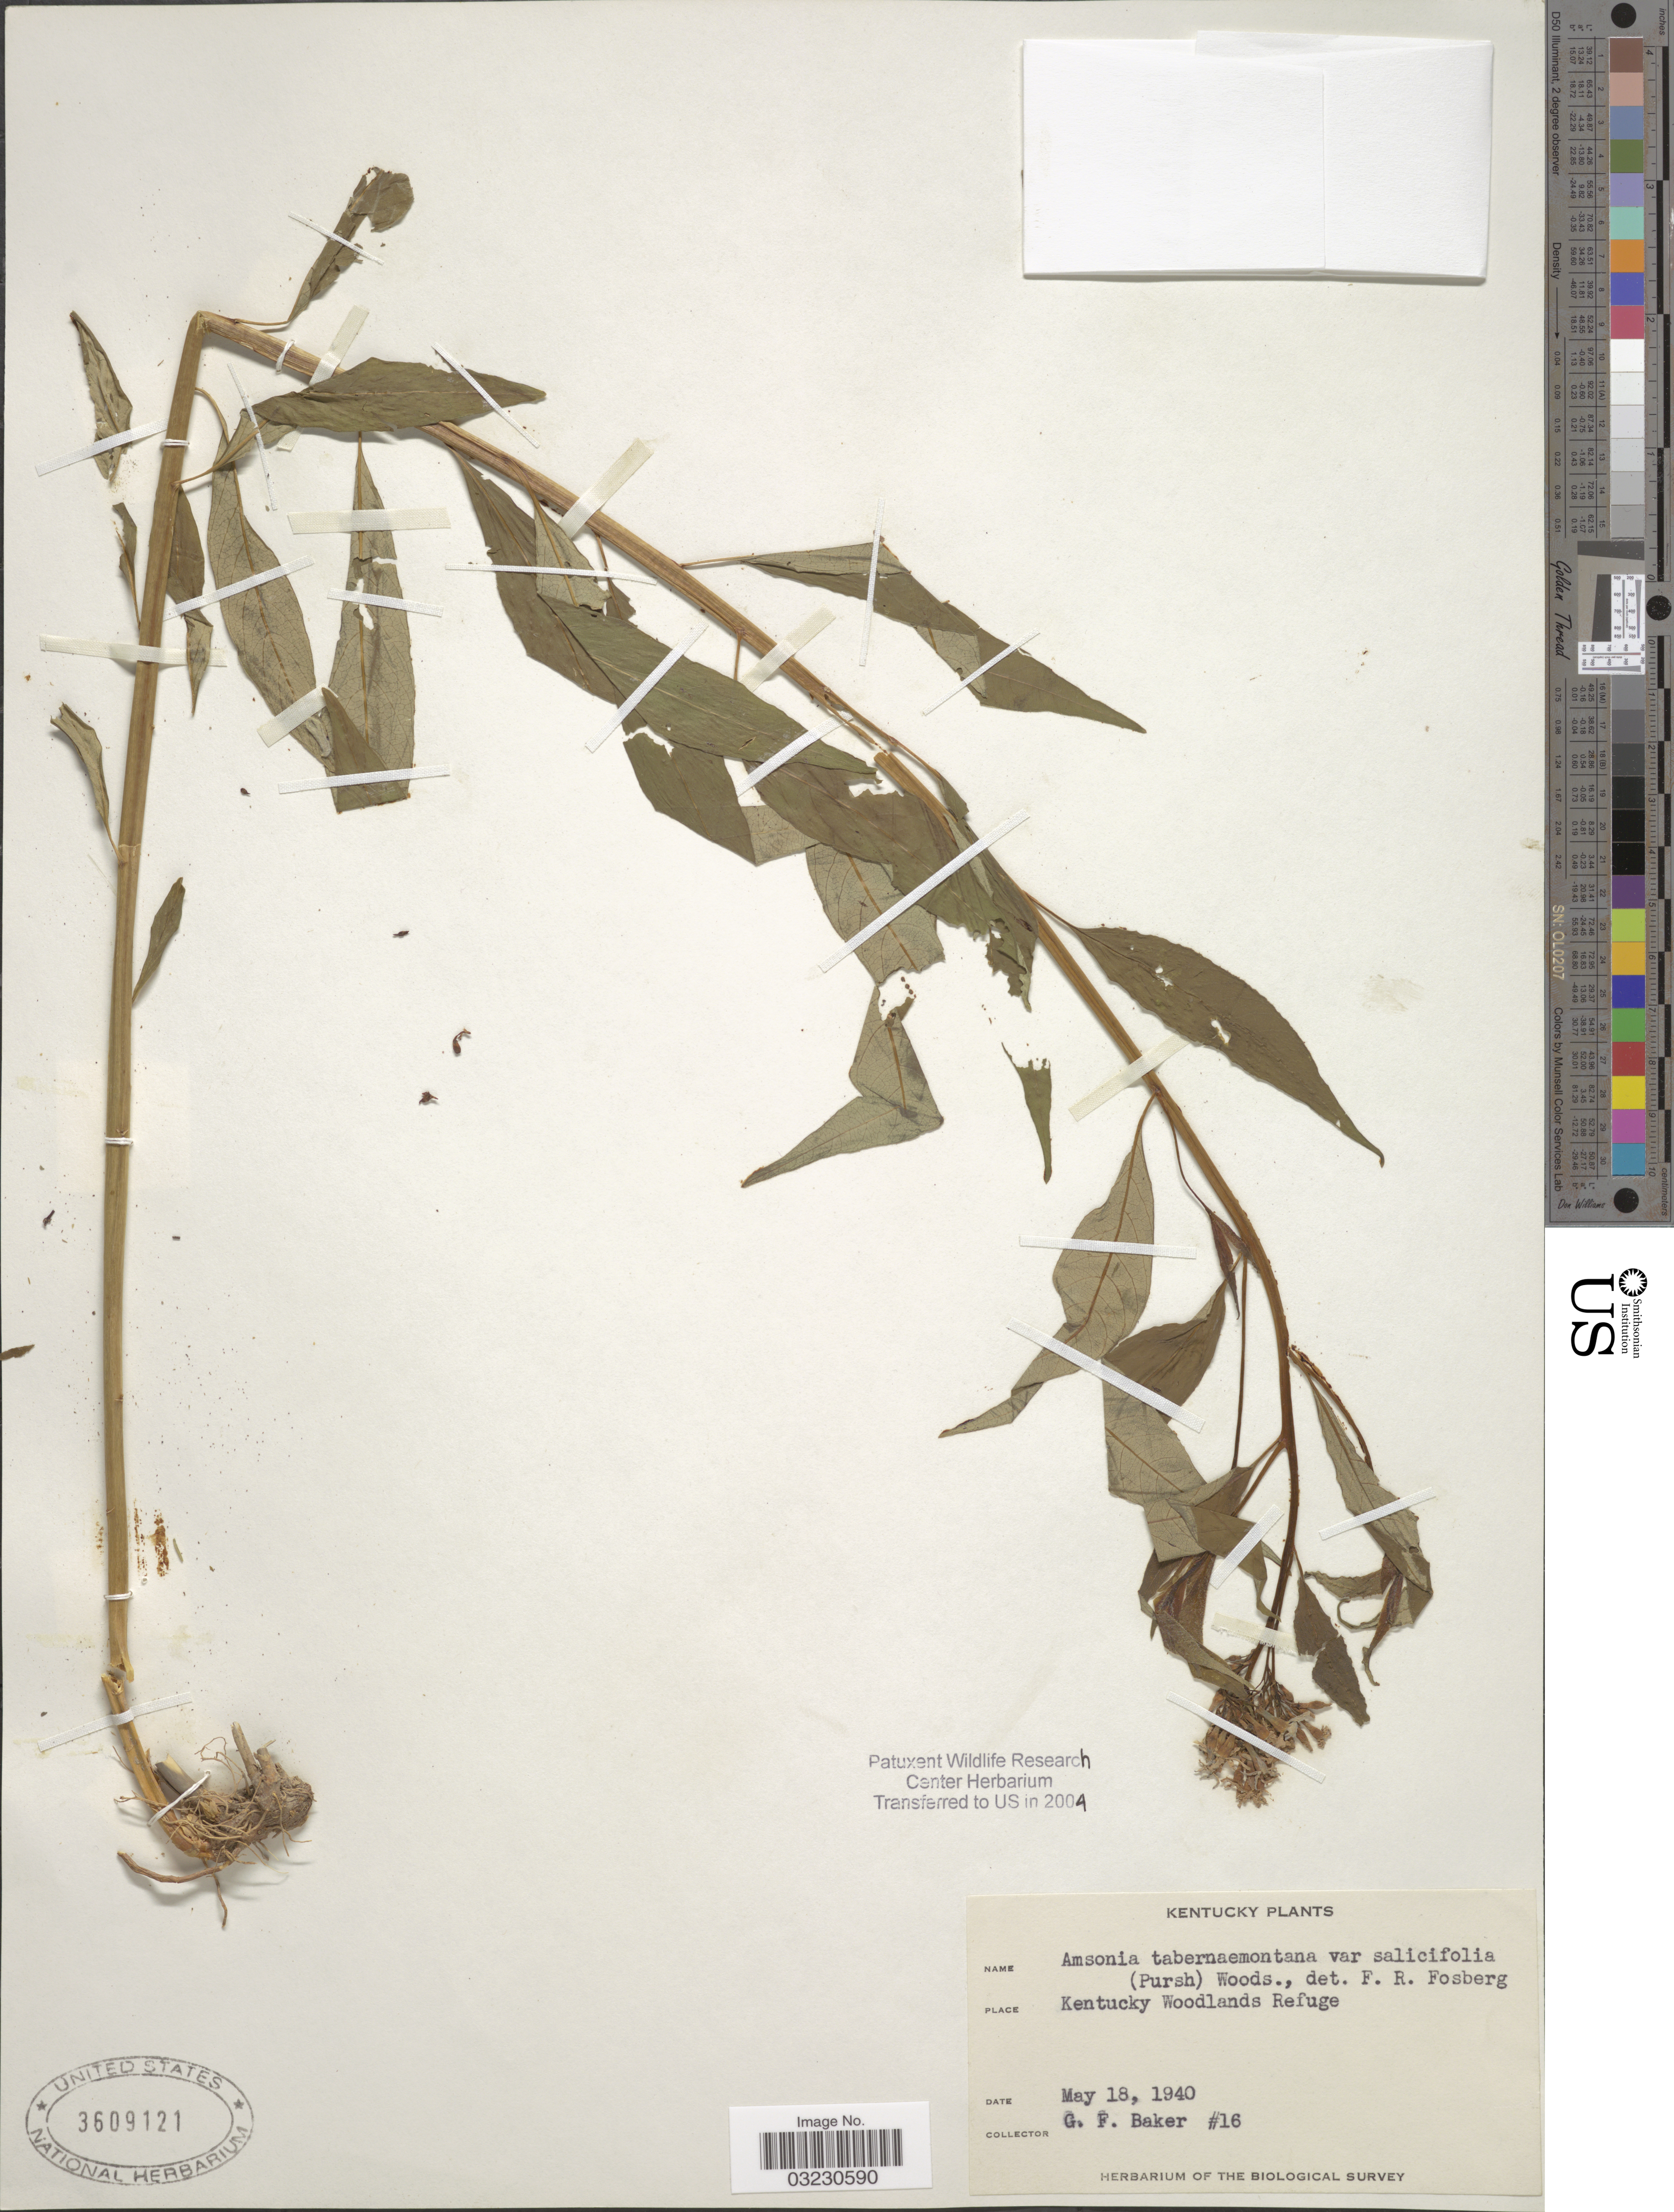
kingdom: Plantae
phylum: Tracheophyta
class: Magnoliopsida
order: Gentianales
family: Apocynaceae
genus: Amsonia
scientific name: Amsonia tabernaemontana var. salicifolia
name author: (Pursh) Woodson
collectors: G. Baker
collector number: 16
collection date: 1940-05-18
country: United States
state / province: Kentucky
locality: Kentucky Woodlands Refuge.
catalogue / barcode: US 3609121